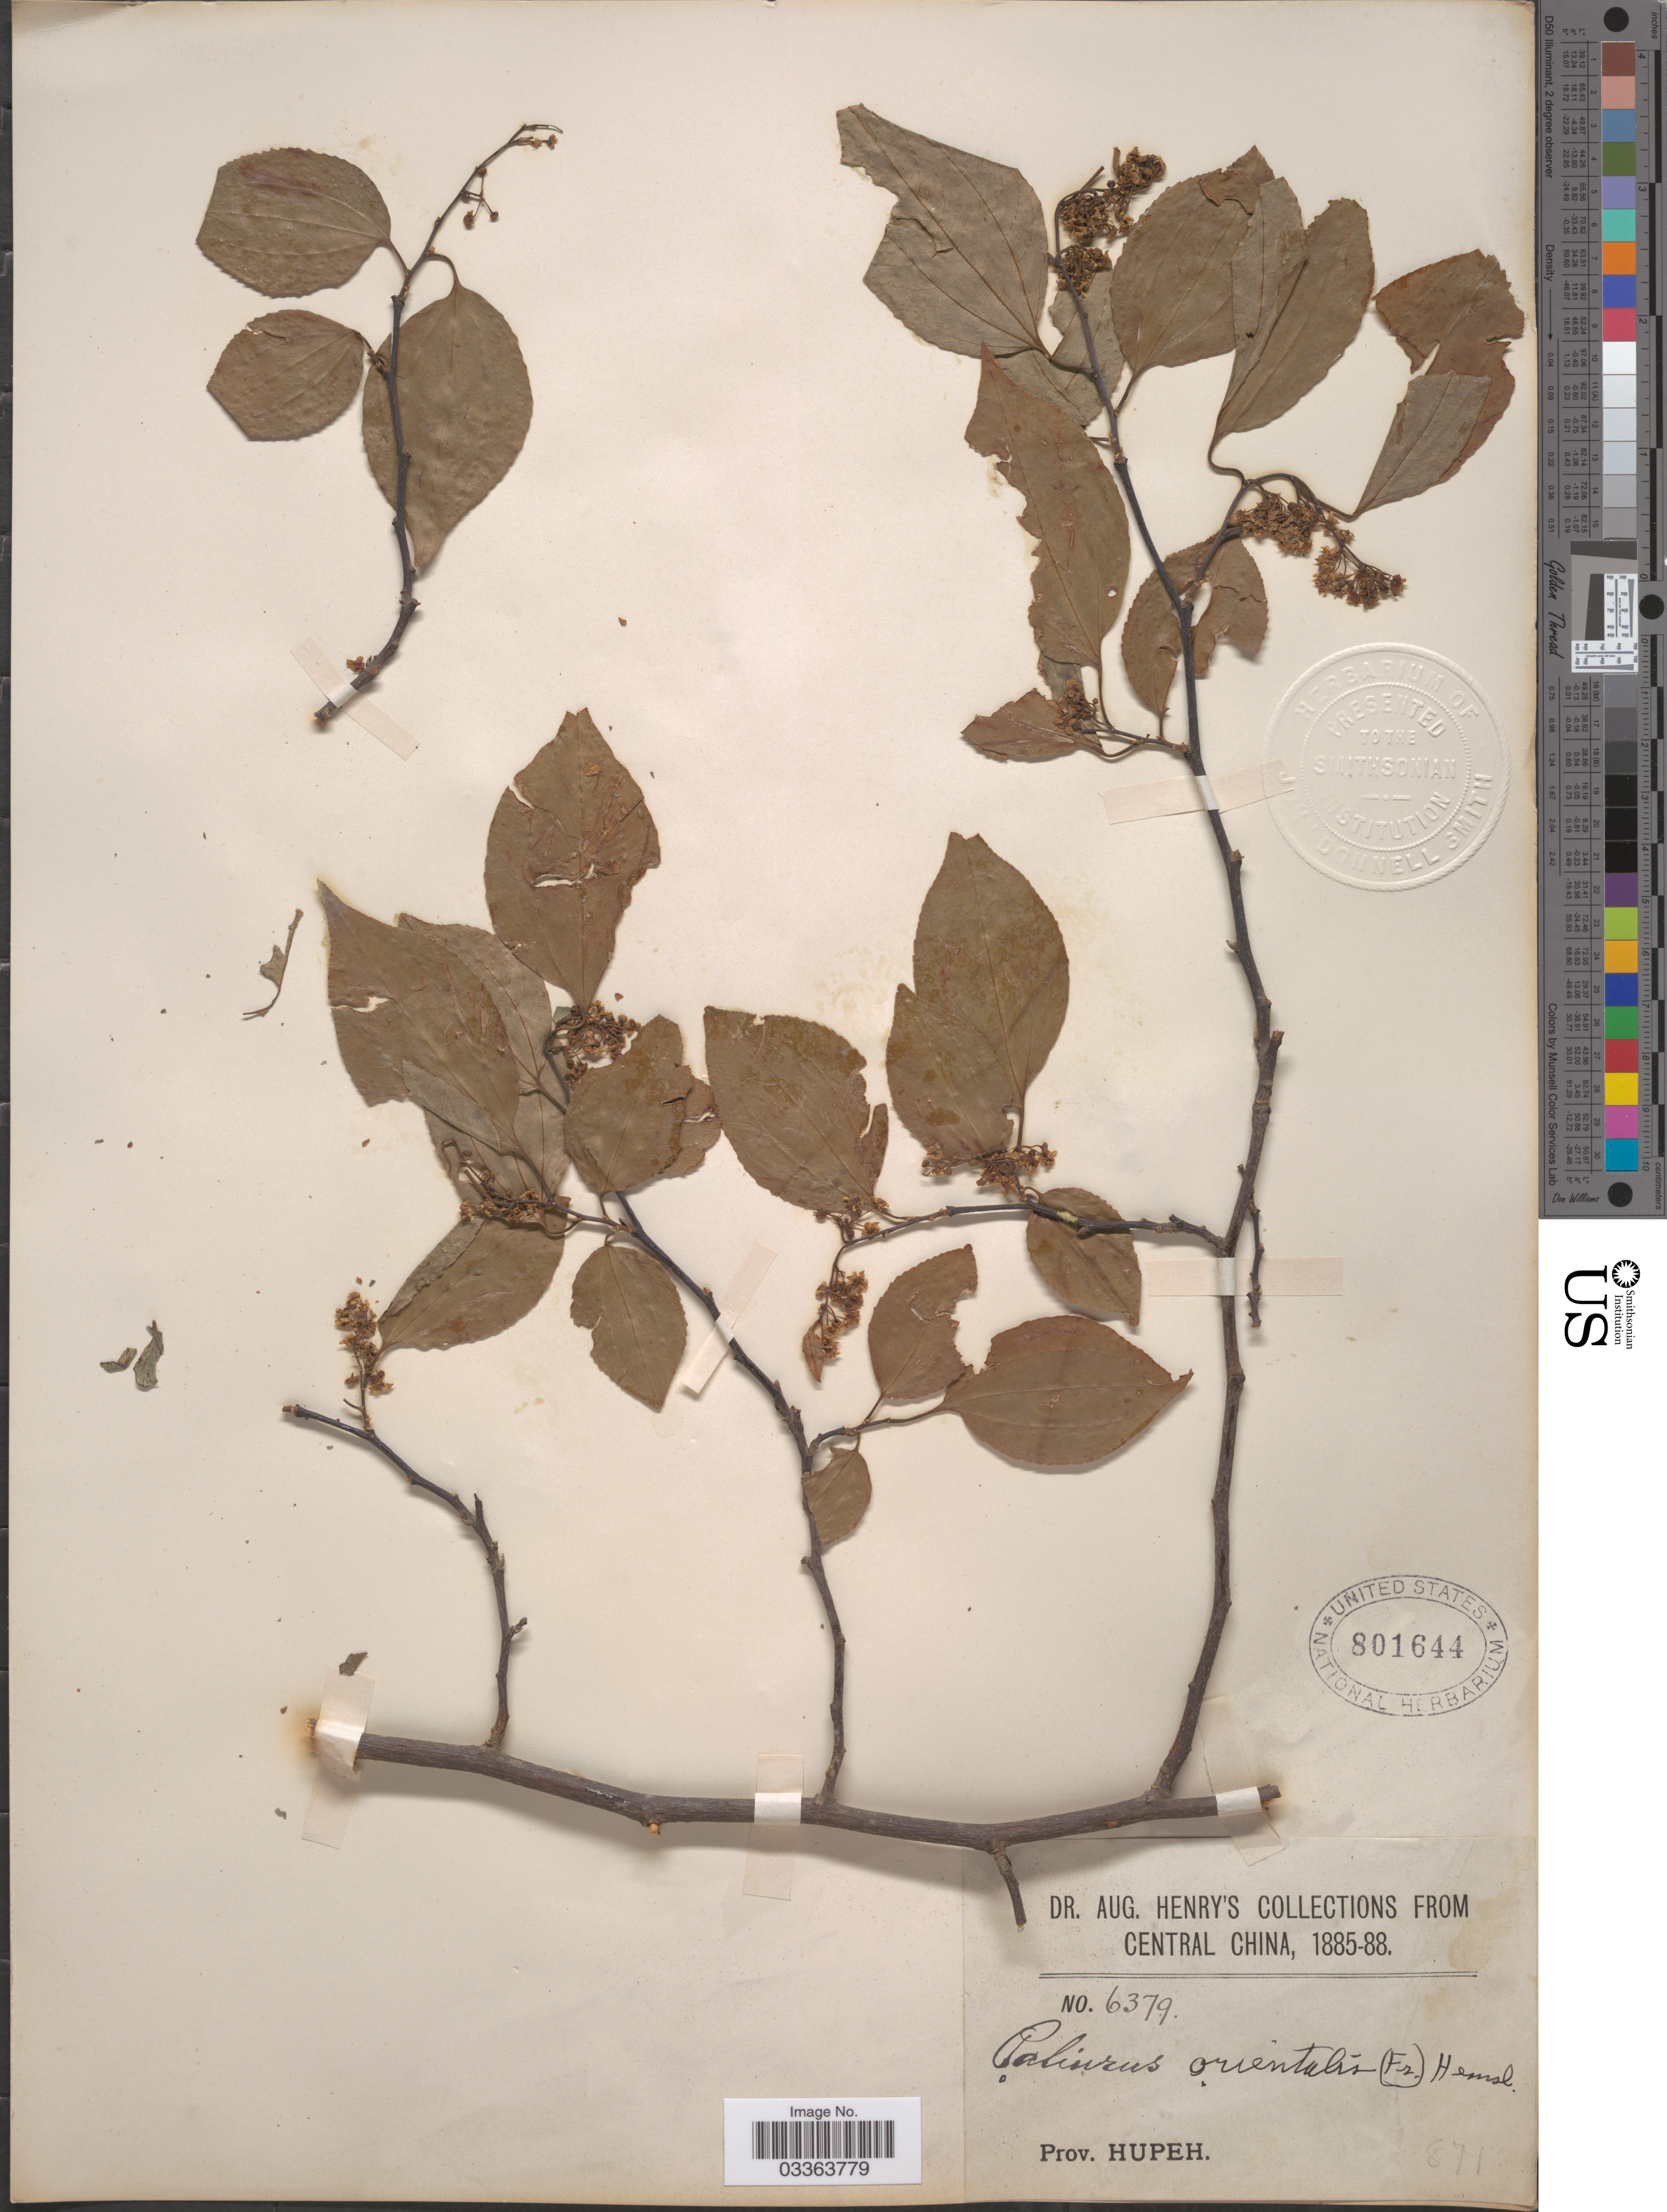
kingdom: Plantae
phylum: Tracheophyta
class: Magnoliopsida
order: Rosales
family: Rhamnaceae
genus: Paliurus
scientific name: Paliurus orientalis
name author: Hemsl.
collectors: A. Henry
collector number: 6379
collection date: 1885/1888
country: China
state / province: Hubei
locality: Central China. Prov. Hupeh.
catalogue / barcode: US 801644